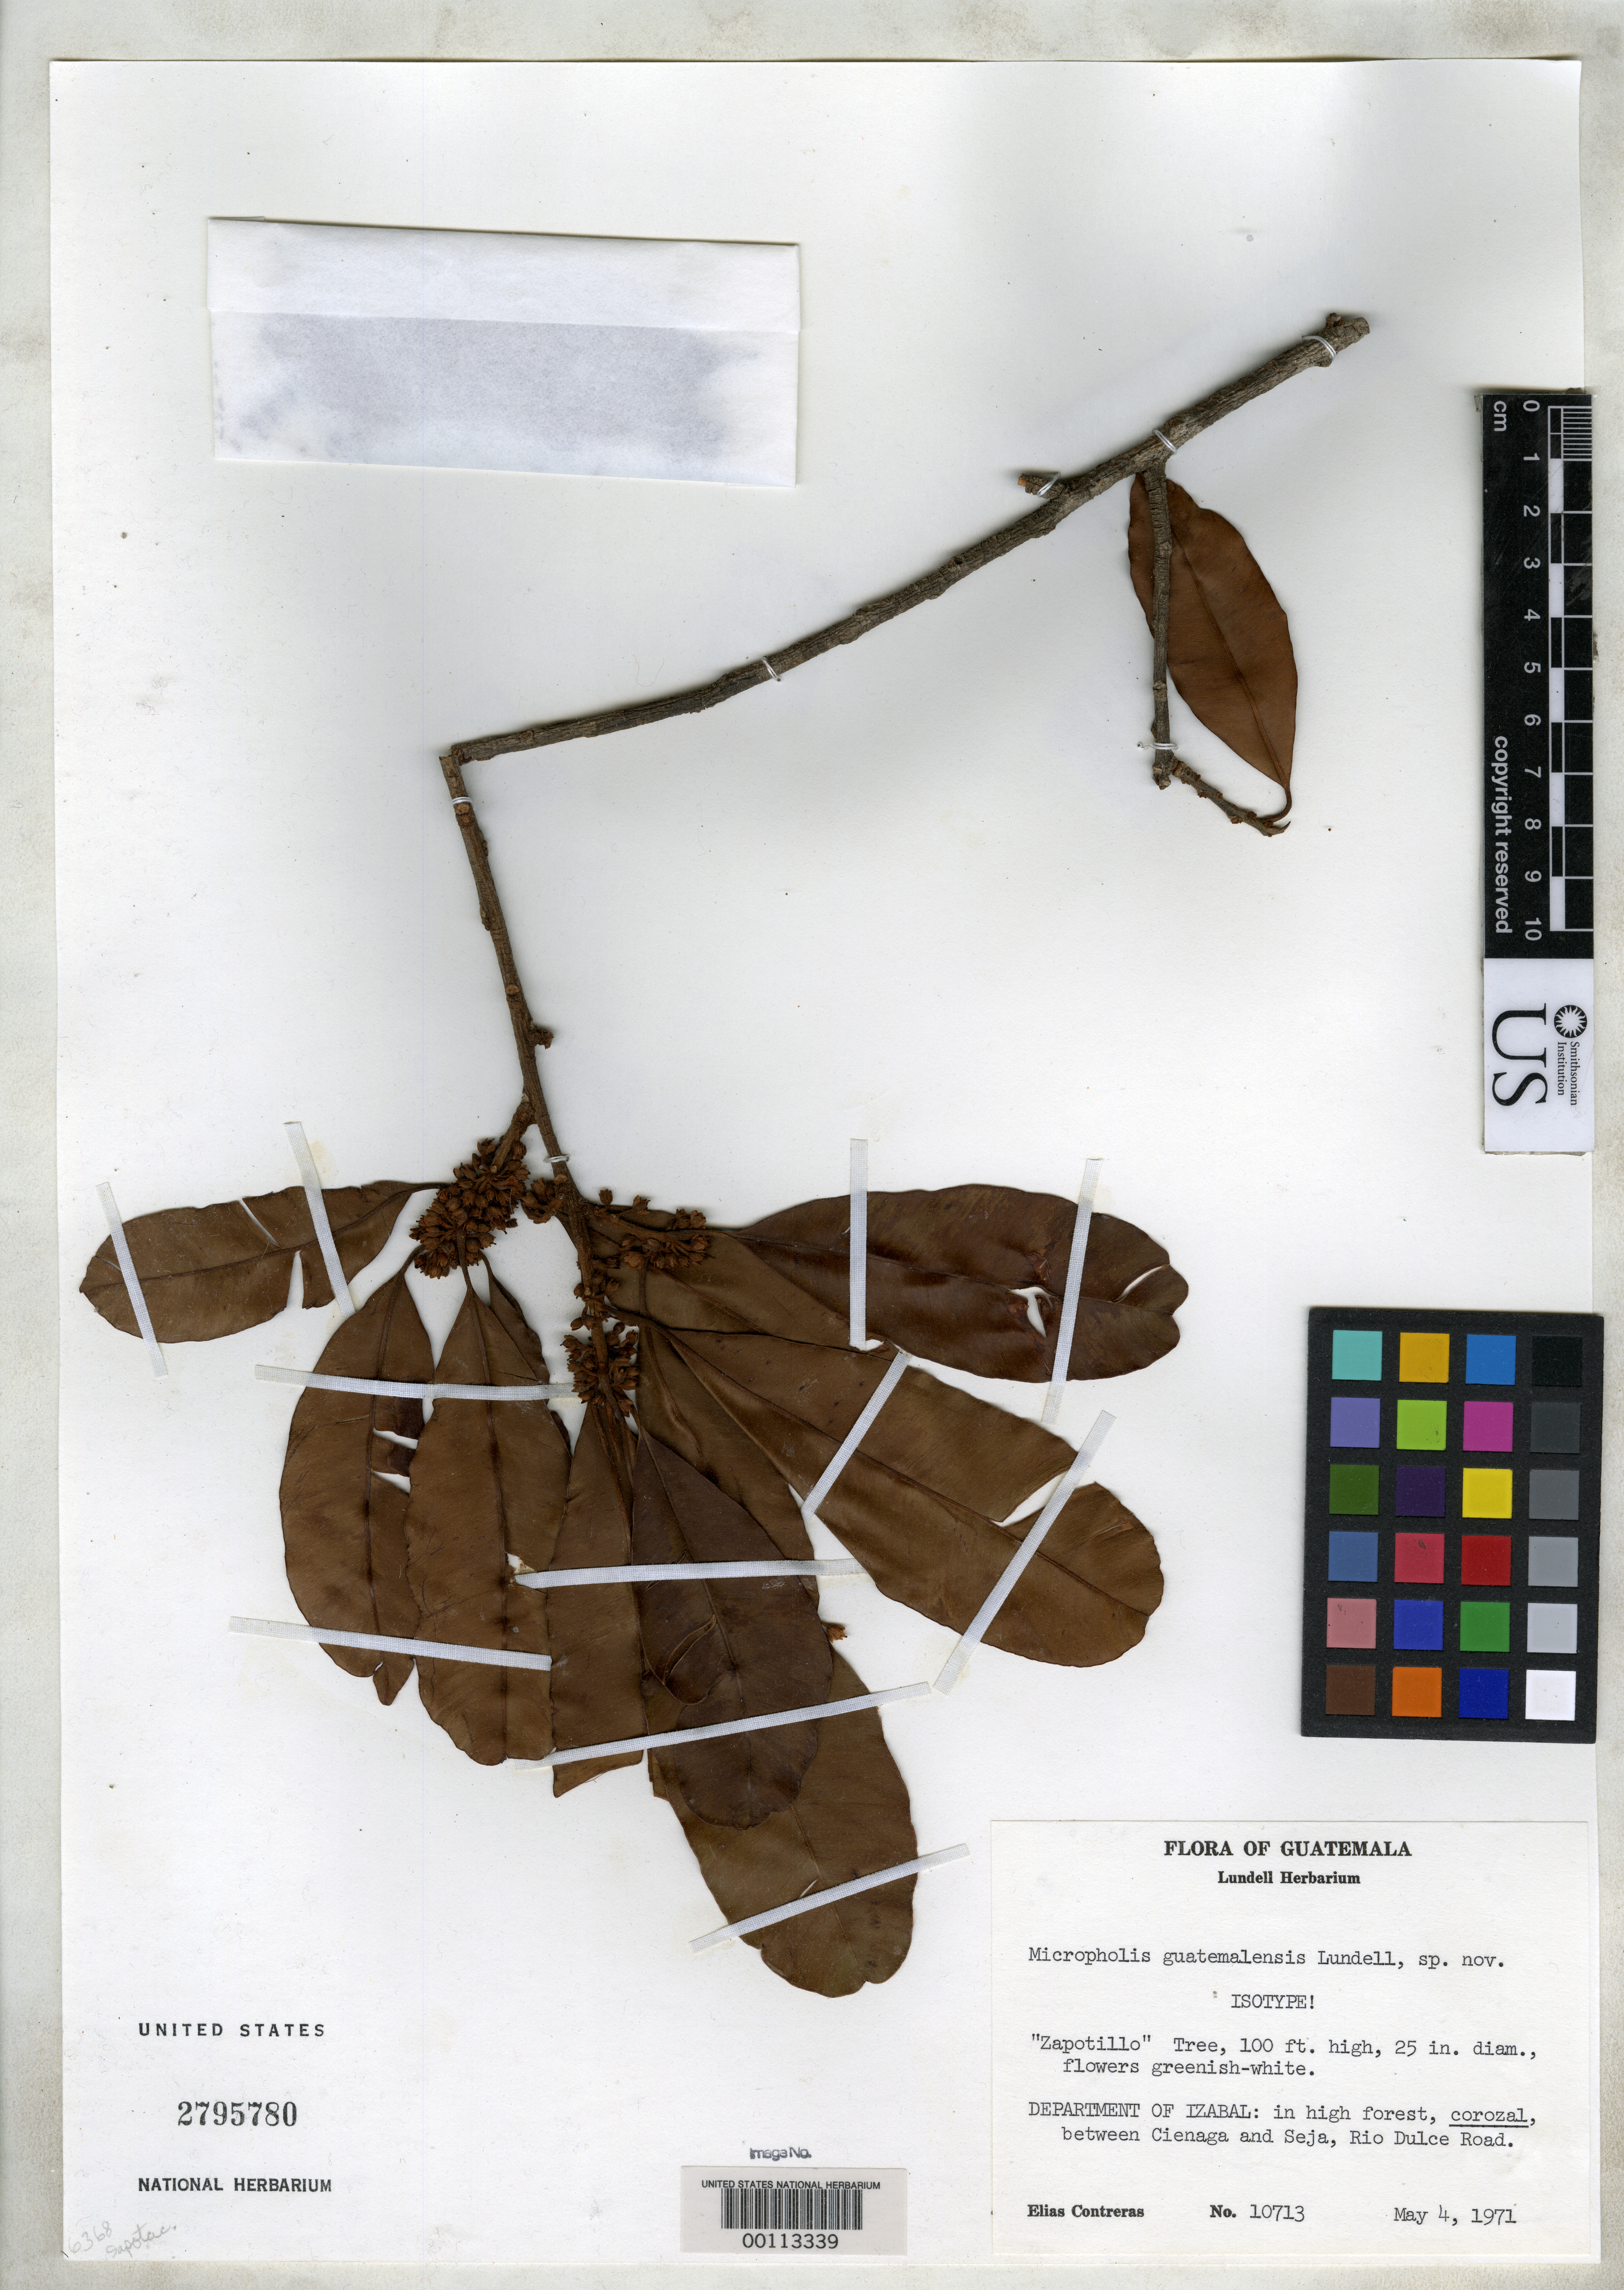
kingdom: Plantae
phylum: Tracheophyta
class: Magnoliopsida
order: Ericales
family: Sapotaceae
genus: Micropholis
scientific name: Micropholis guatemalensis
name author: Lundell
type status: Isotype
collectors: E. Contreras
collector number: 10713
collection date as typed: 04 Mar 1971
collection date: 1971-03-04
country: Guatemala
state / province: Izabal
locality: Between Cienaga and Seja, Rio Dulce.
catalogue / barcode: US 2795780